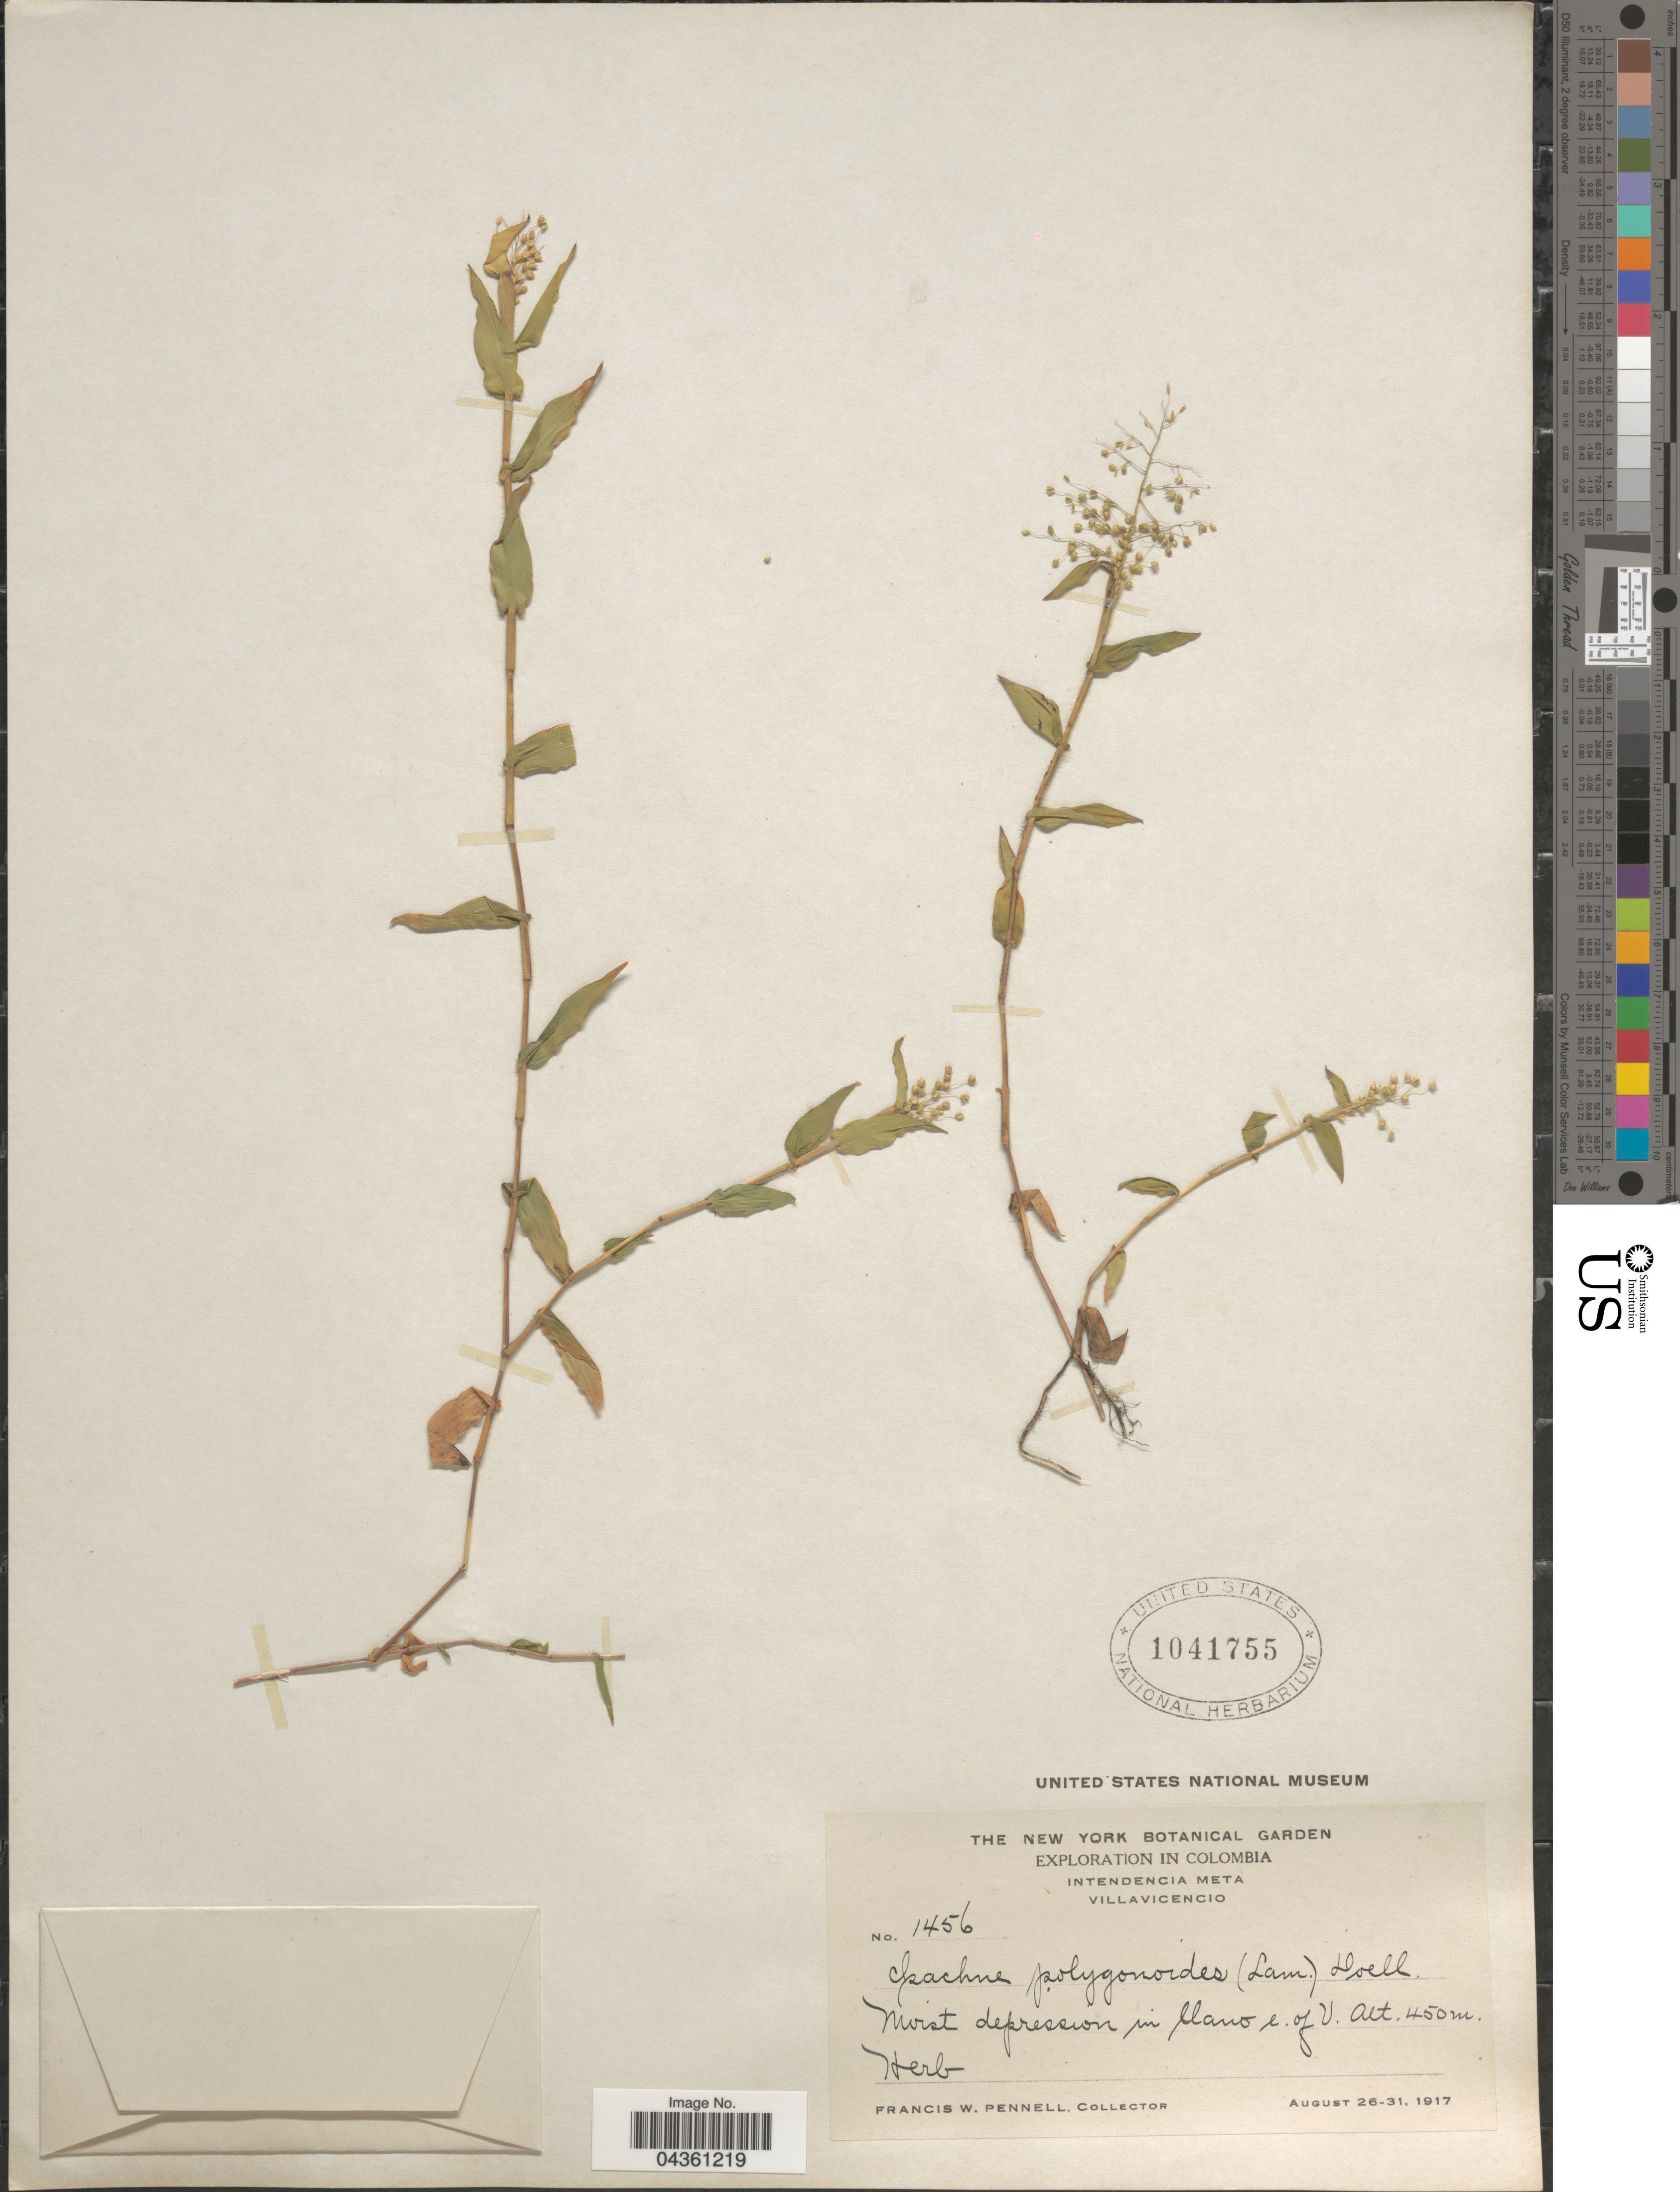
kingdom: Plantae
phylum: Tracheophyta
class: Liliopsida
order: Poales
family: Poaceae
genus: Isachne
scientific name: Isachne polygonoides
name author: (Lam.) Döll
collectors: F. W. Pennell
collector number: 1456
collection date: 1917-08-26/1917-08-31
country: Colombia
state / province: Meta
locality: Exploration in Colombia. Intendencia Meta. Villavicencio. Moist depression in llano e. of V.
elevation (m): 450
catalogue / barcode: US 1041755